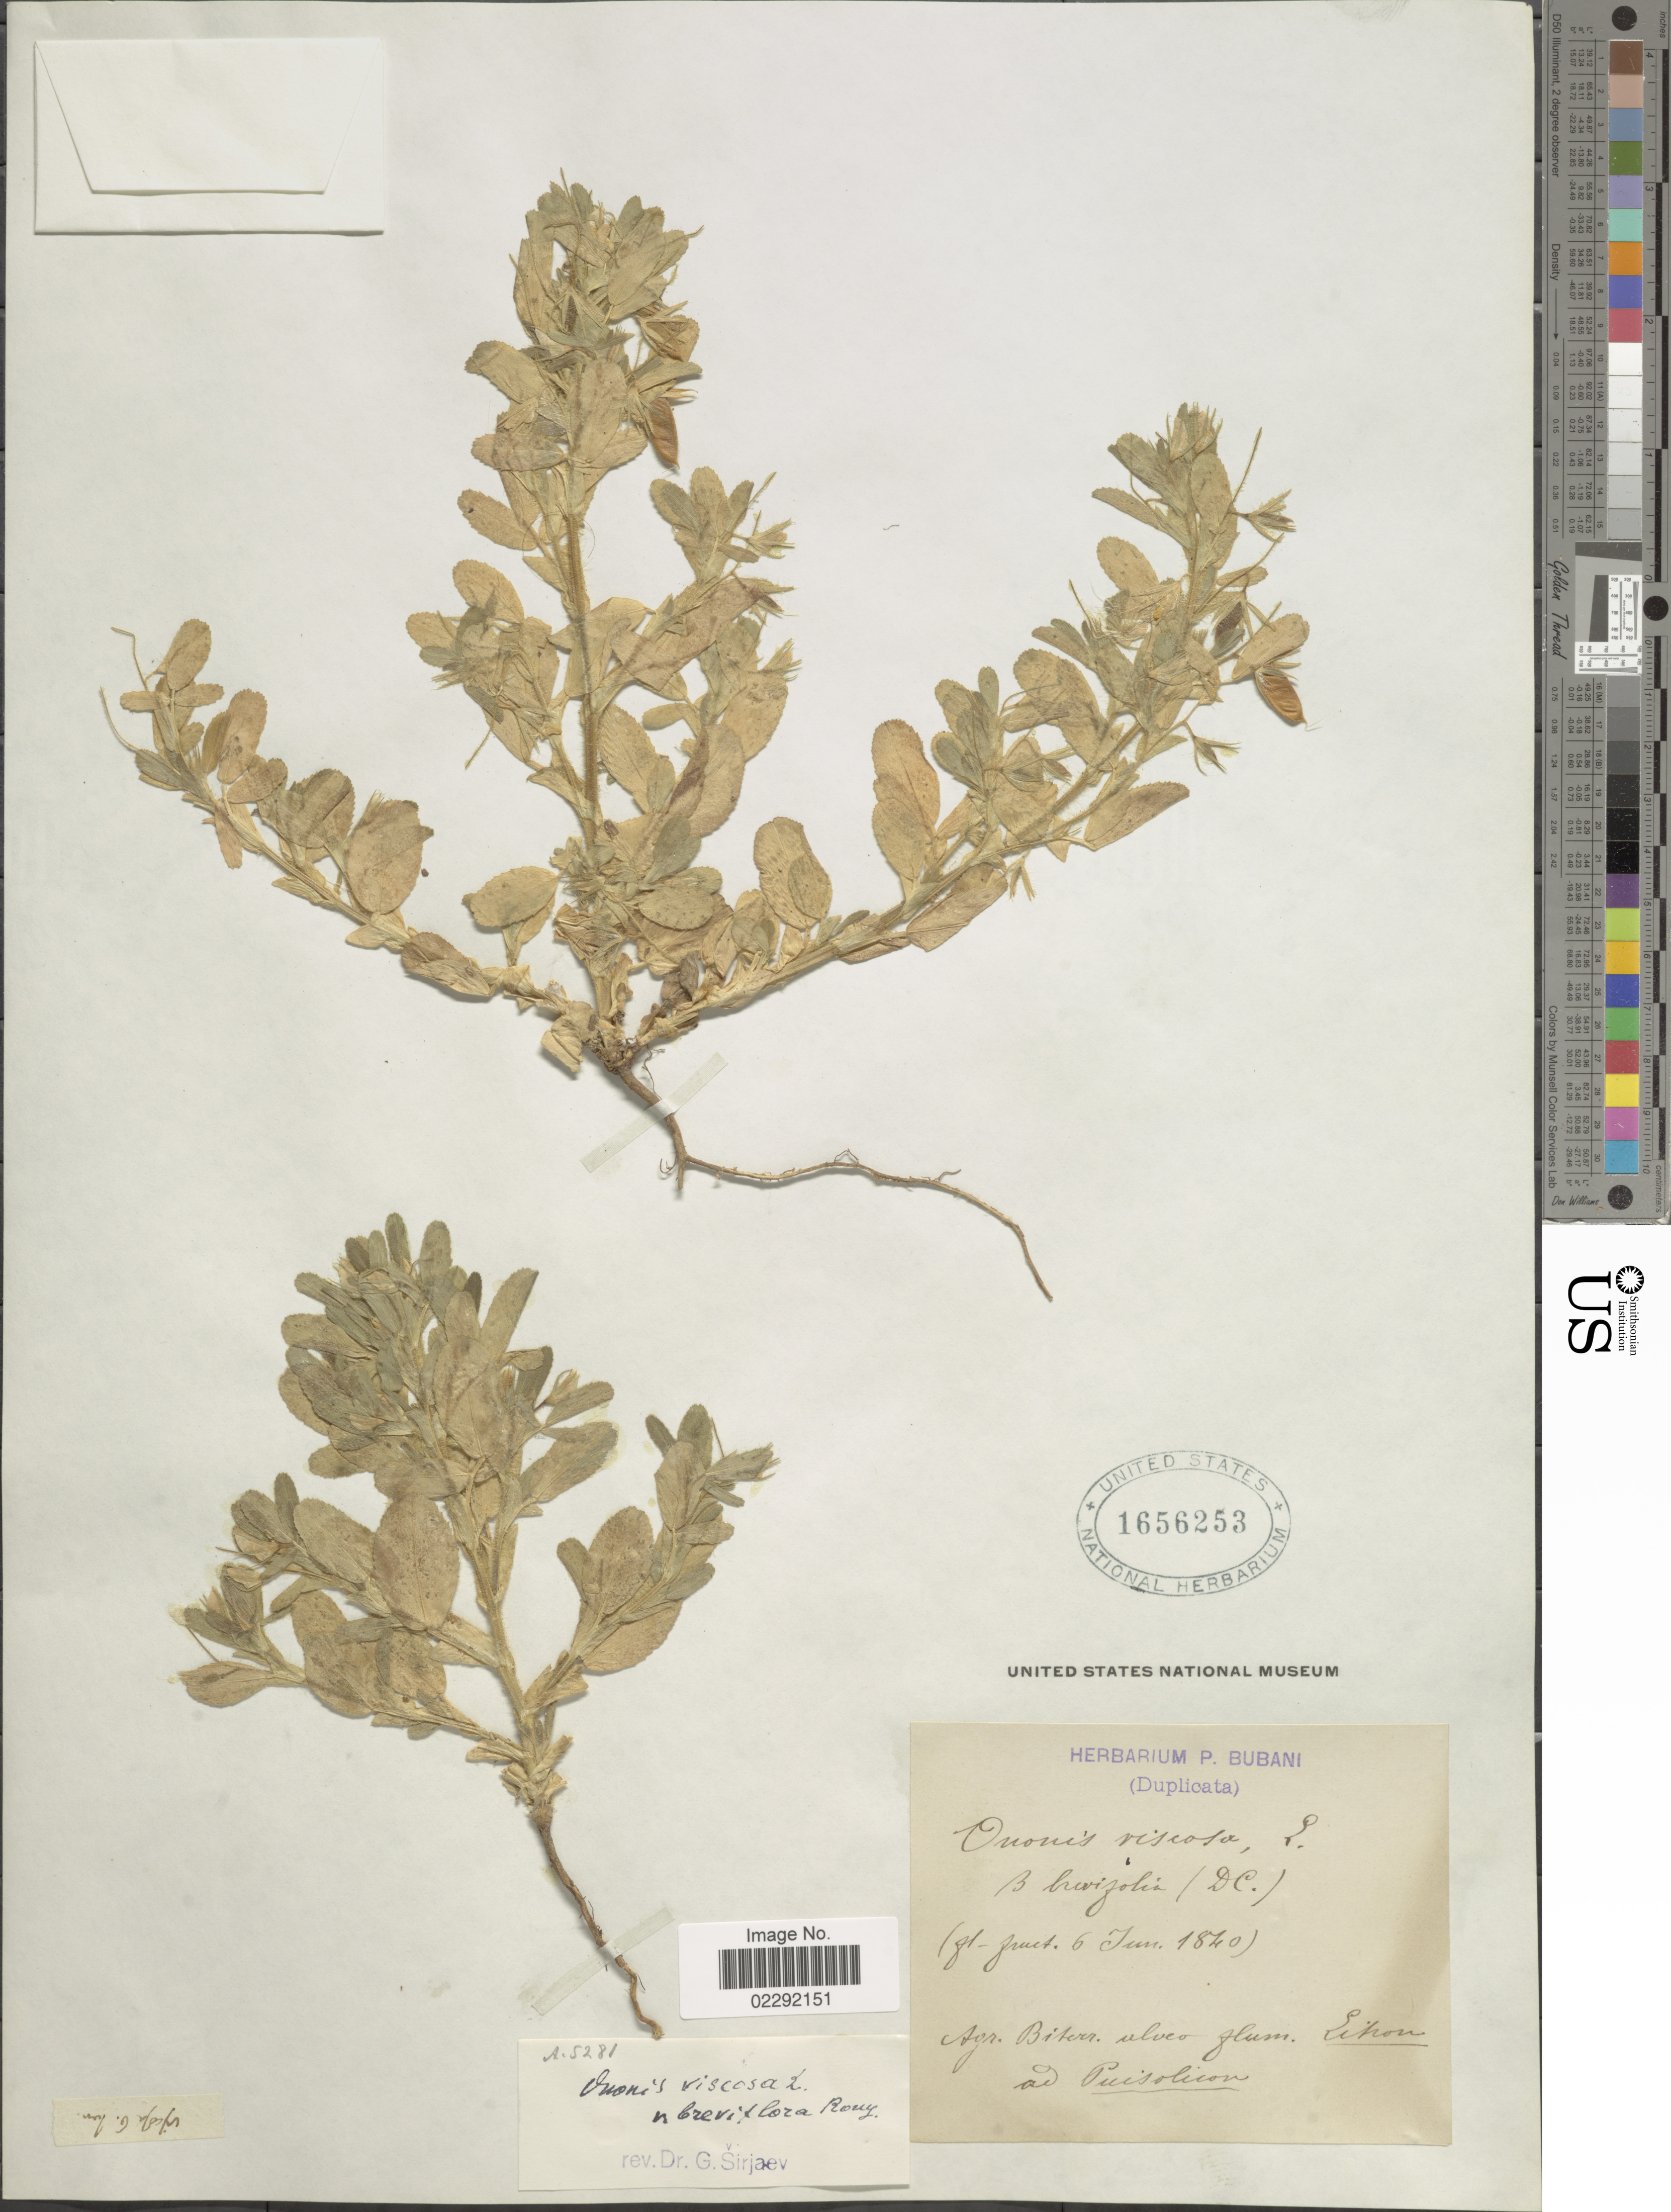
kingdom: Plantae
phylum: Tracheophyta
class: Magnoliopsida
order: Fabales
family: Fabaceae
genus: Ononis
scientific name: Ononis viscosa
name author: L.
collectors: ex herb. P. Bubani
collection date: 1840-06-06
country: France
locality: Agr. Biterr. alveo flum. Lithon ad Puissalicon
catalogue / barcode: US 1656253